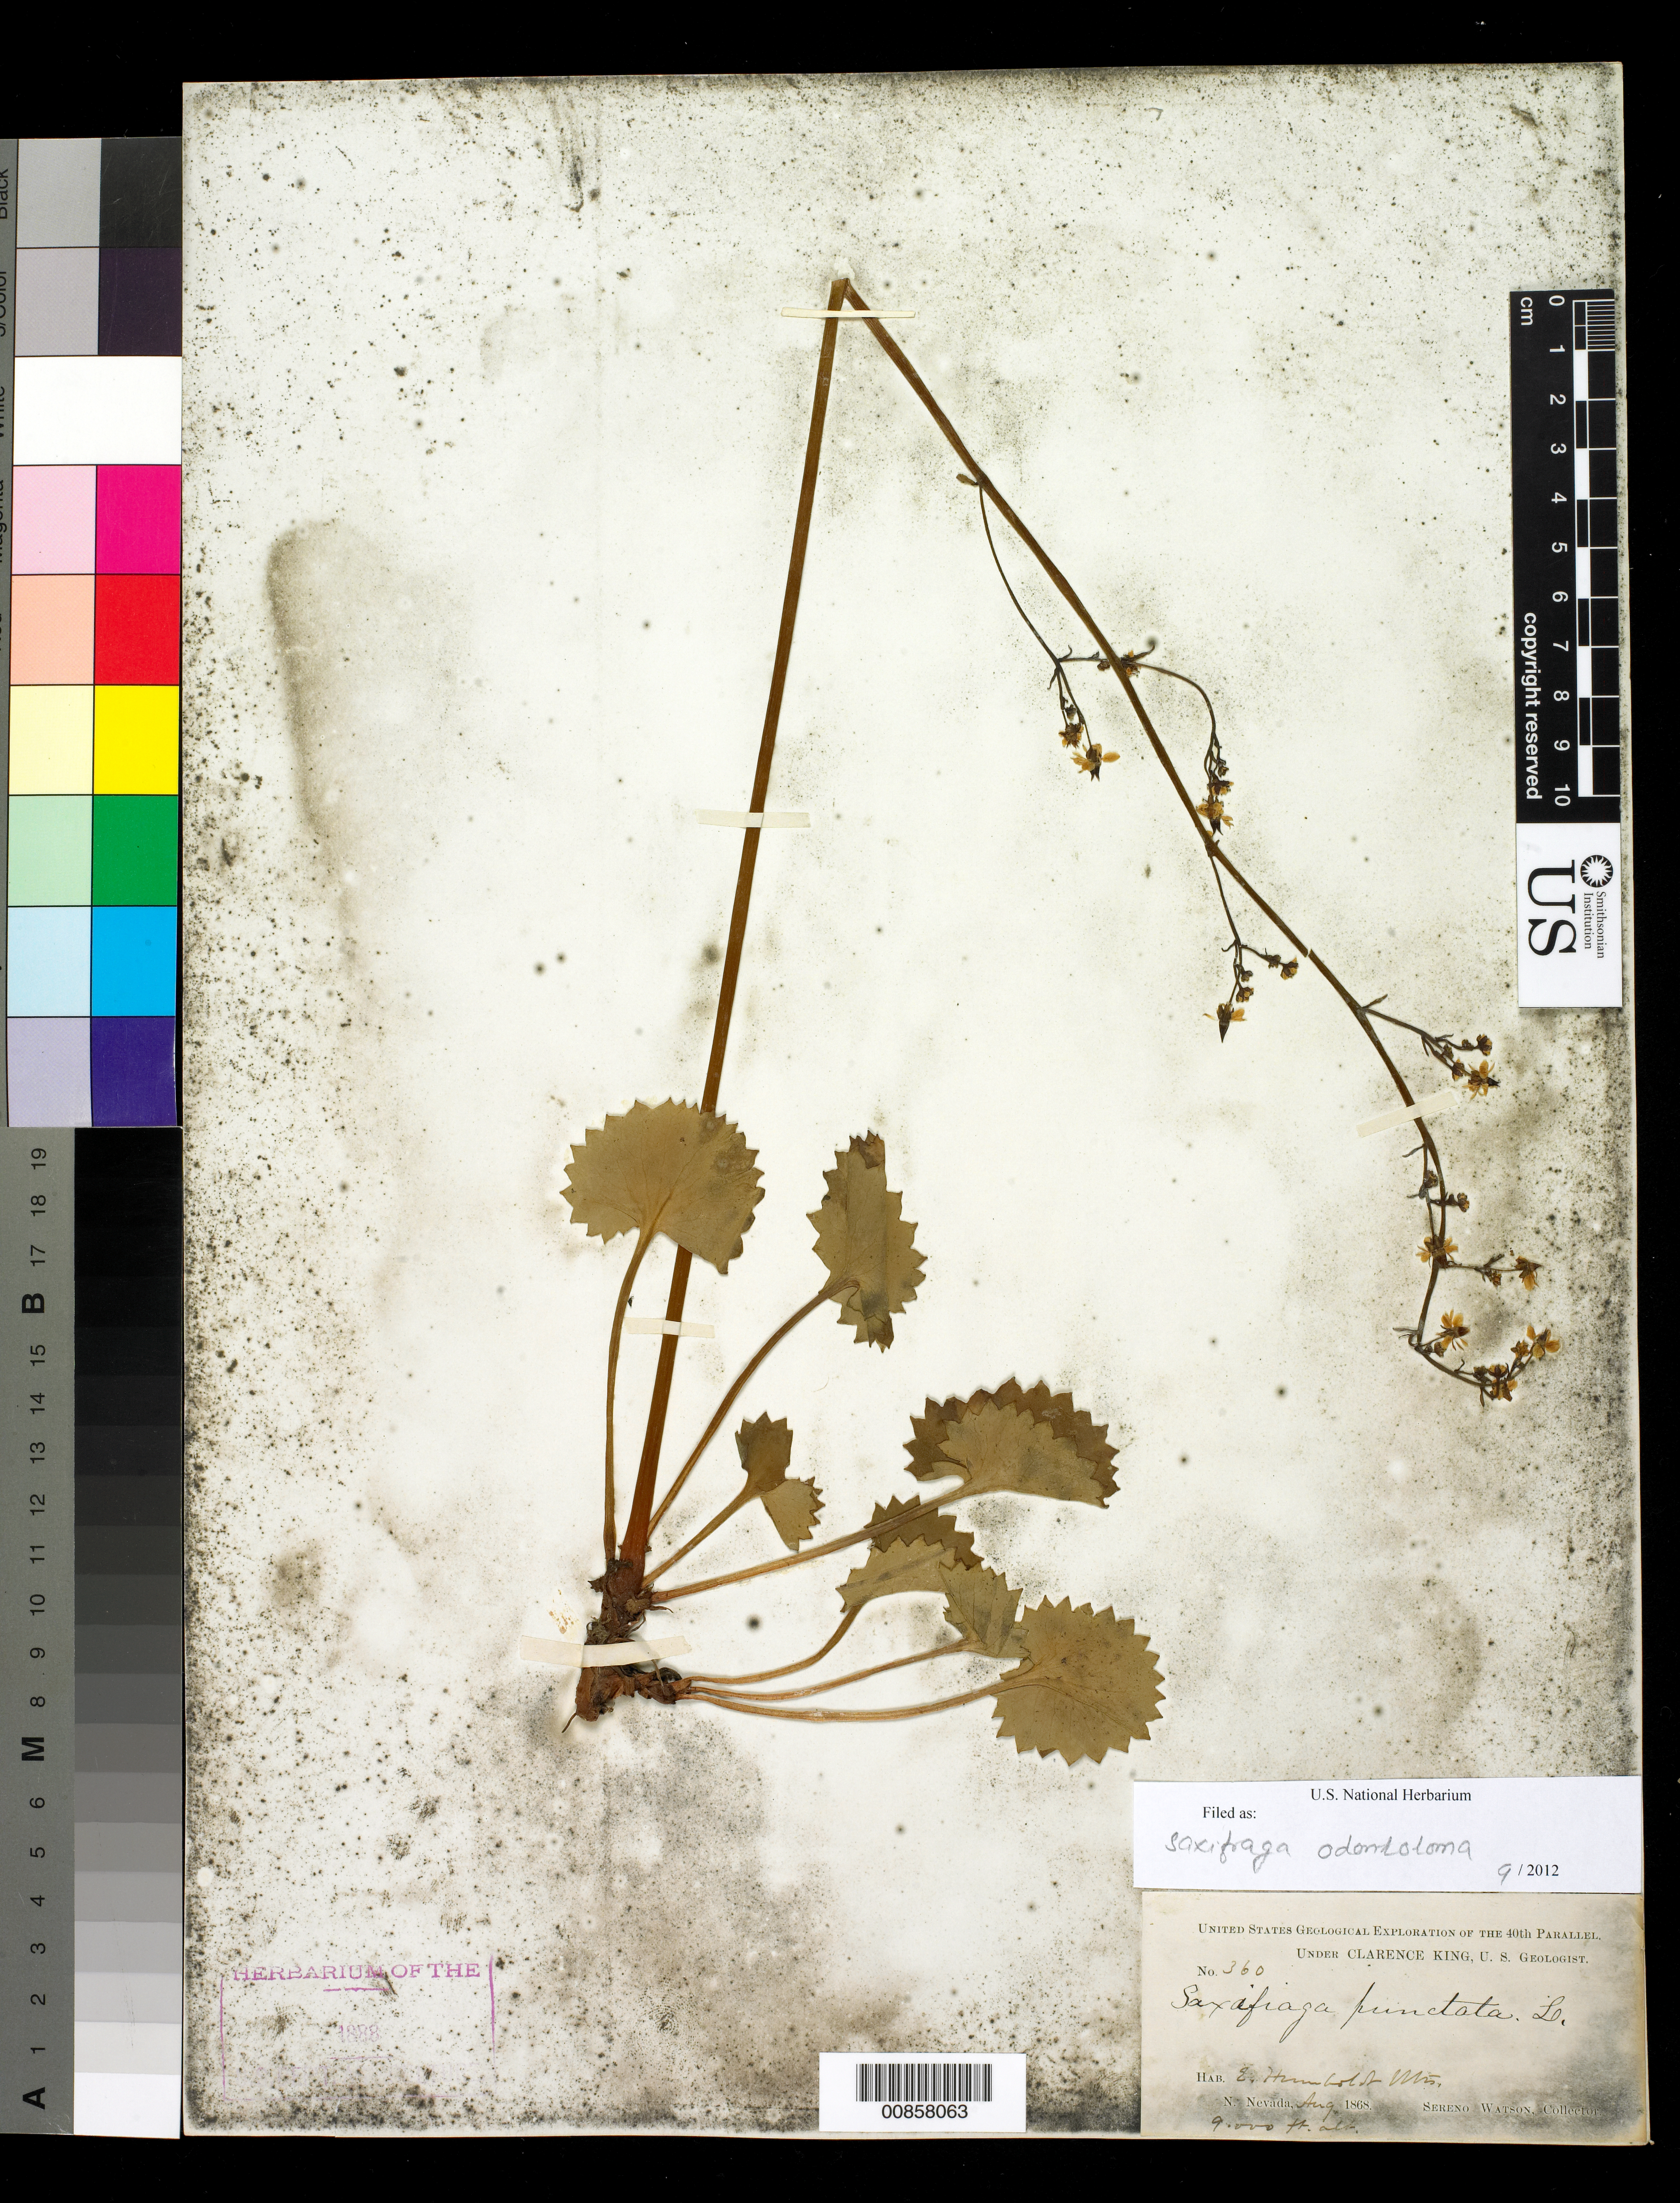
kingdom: Plantae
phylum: Tracheophyta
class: Magnoliopsida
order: Saxifragales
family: Saxifragaceae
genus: Micranthes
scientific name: Micranthes odontoloma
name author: (Piper) A. Heller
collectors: S. Watson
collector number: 360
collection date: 1868-08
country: United States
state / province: Nevada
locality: E. Humboldt Mtns., N. Nevada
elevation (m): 2743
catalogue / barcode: US 1